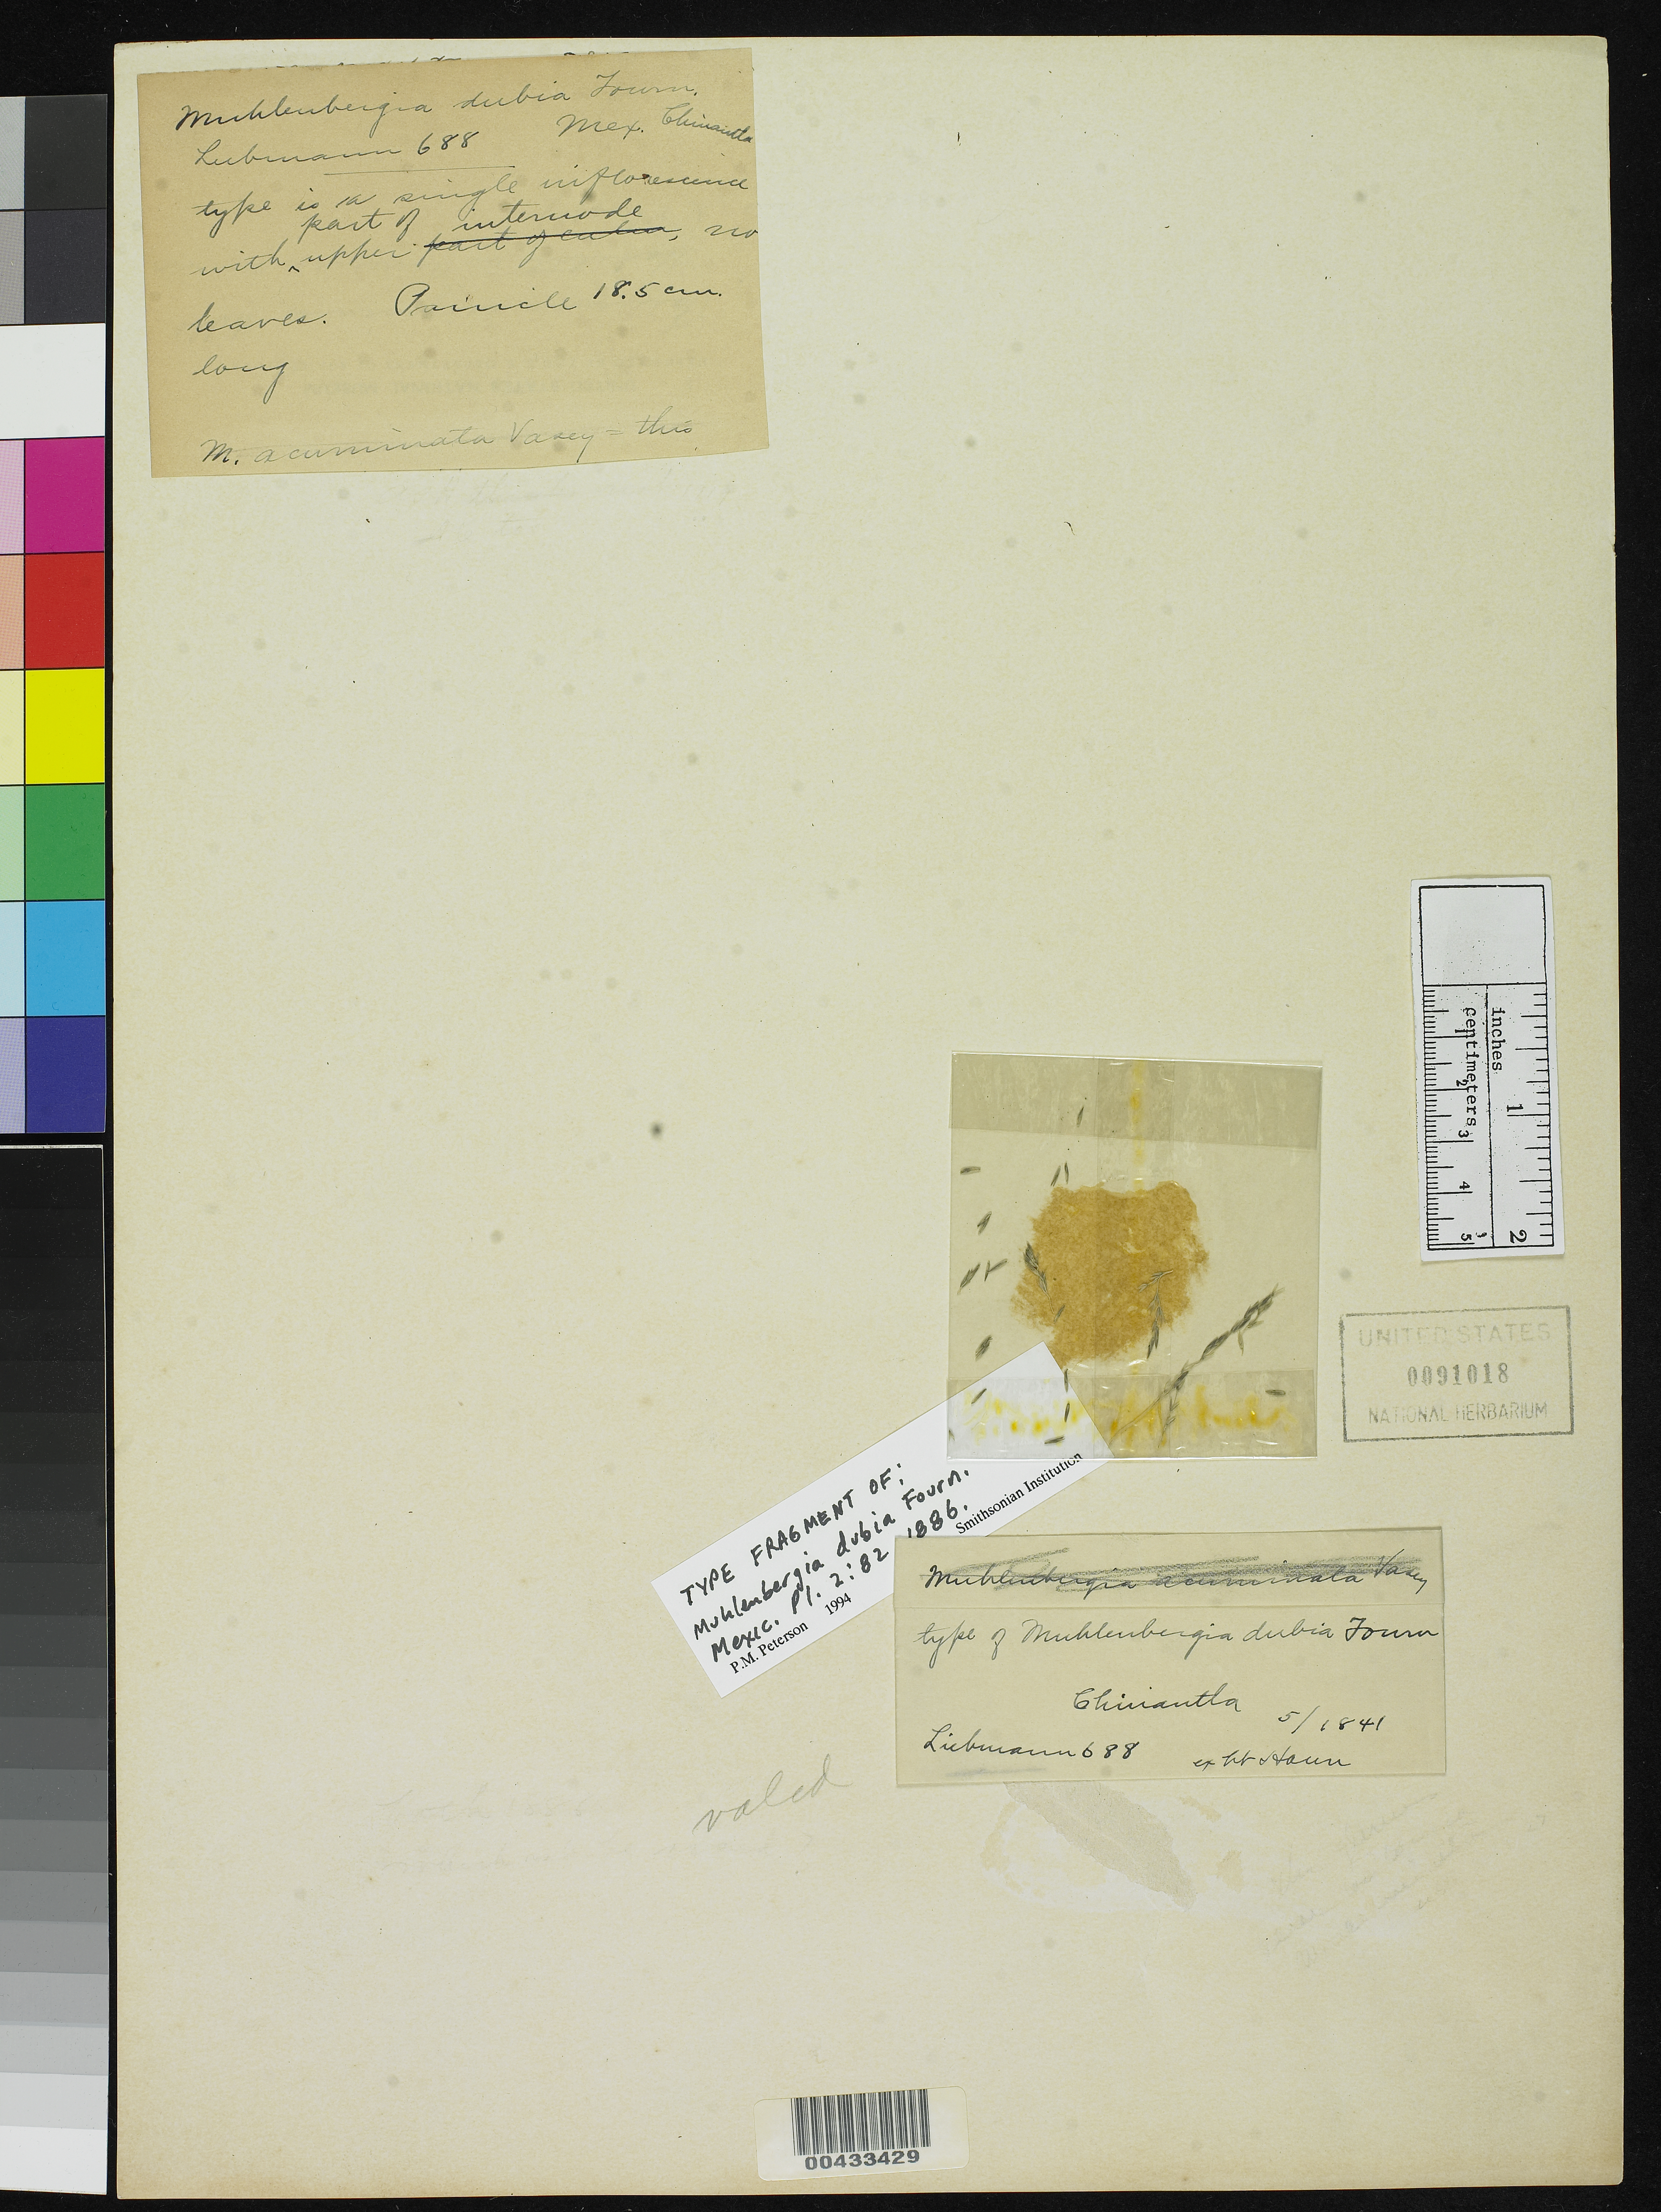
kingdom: Plantae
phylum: Tracheophyta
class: Liliopsida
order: Poales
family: Poaceae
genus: Muhlenbergia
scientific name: Muhlenbergia dubia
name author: E. Fourn.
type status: Type Fragment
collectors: F. M. Liebmann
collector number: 688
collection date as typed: May 1841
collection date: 1841-05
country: Mexico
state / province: Puebla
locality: Chinantla.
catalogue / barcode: US 91018